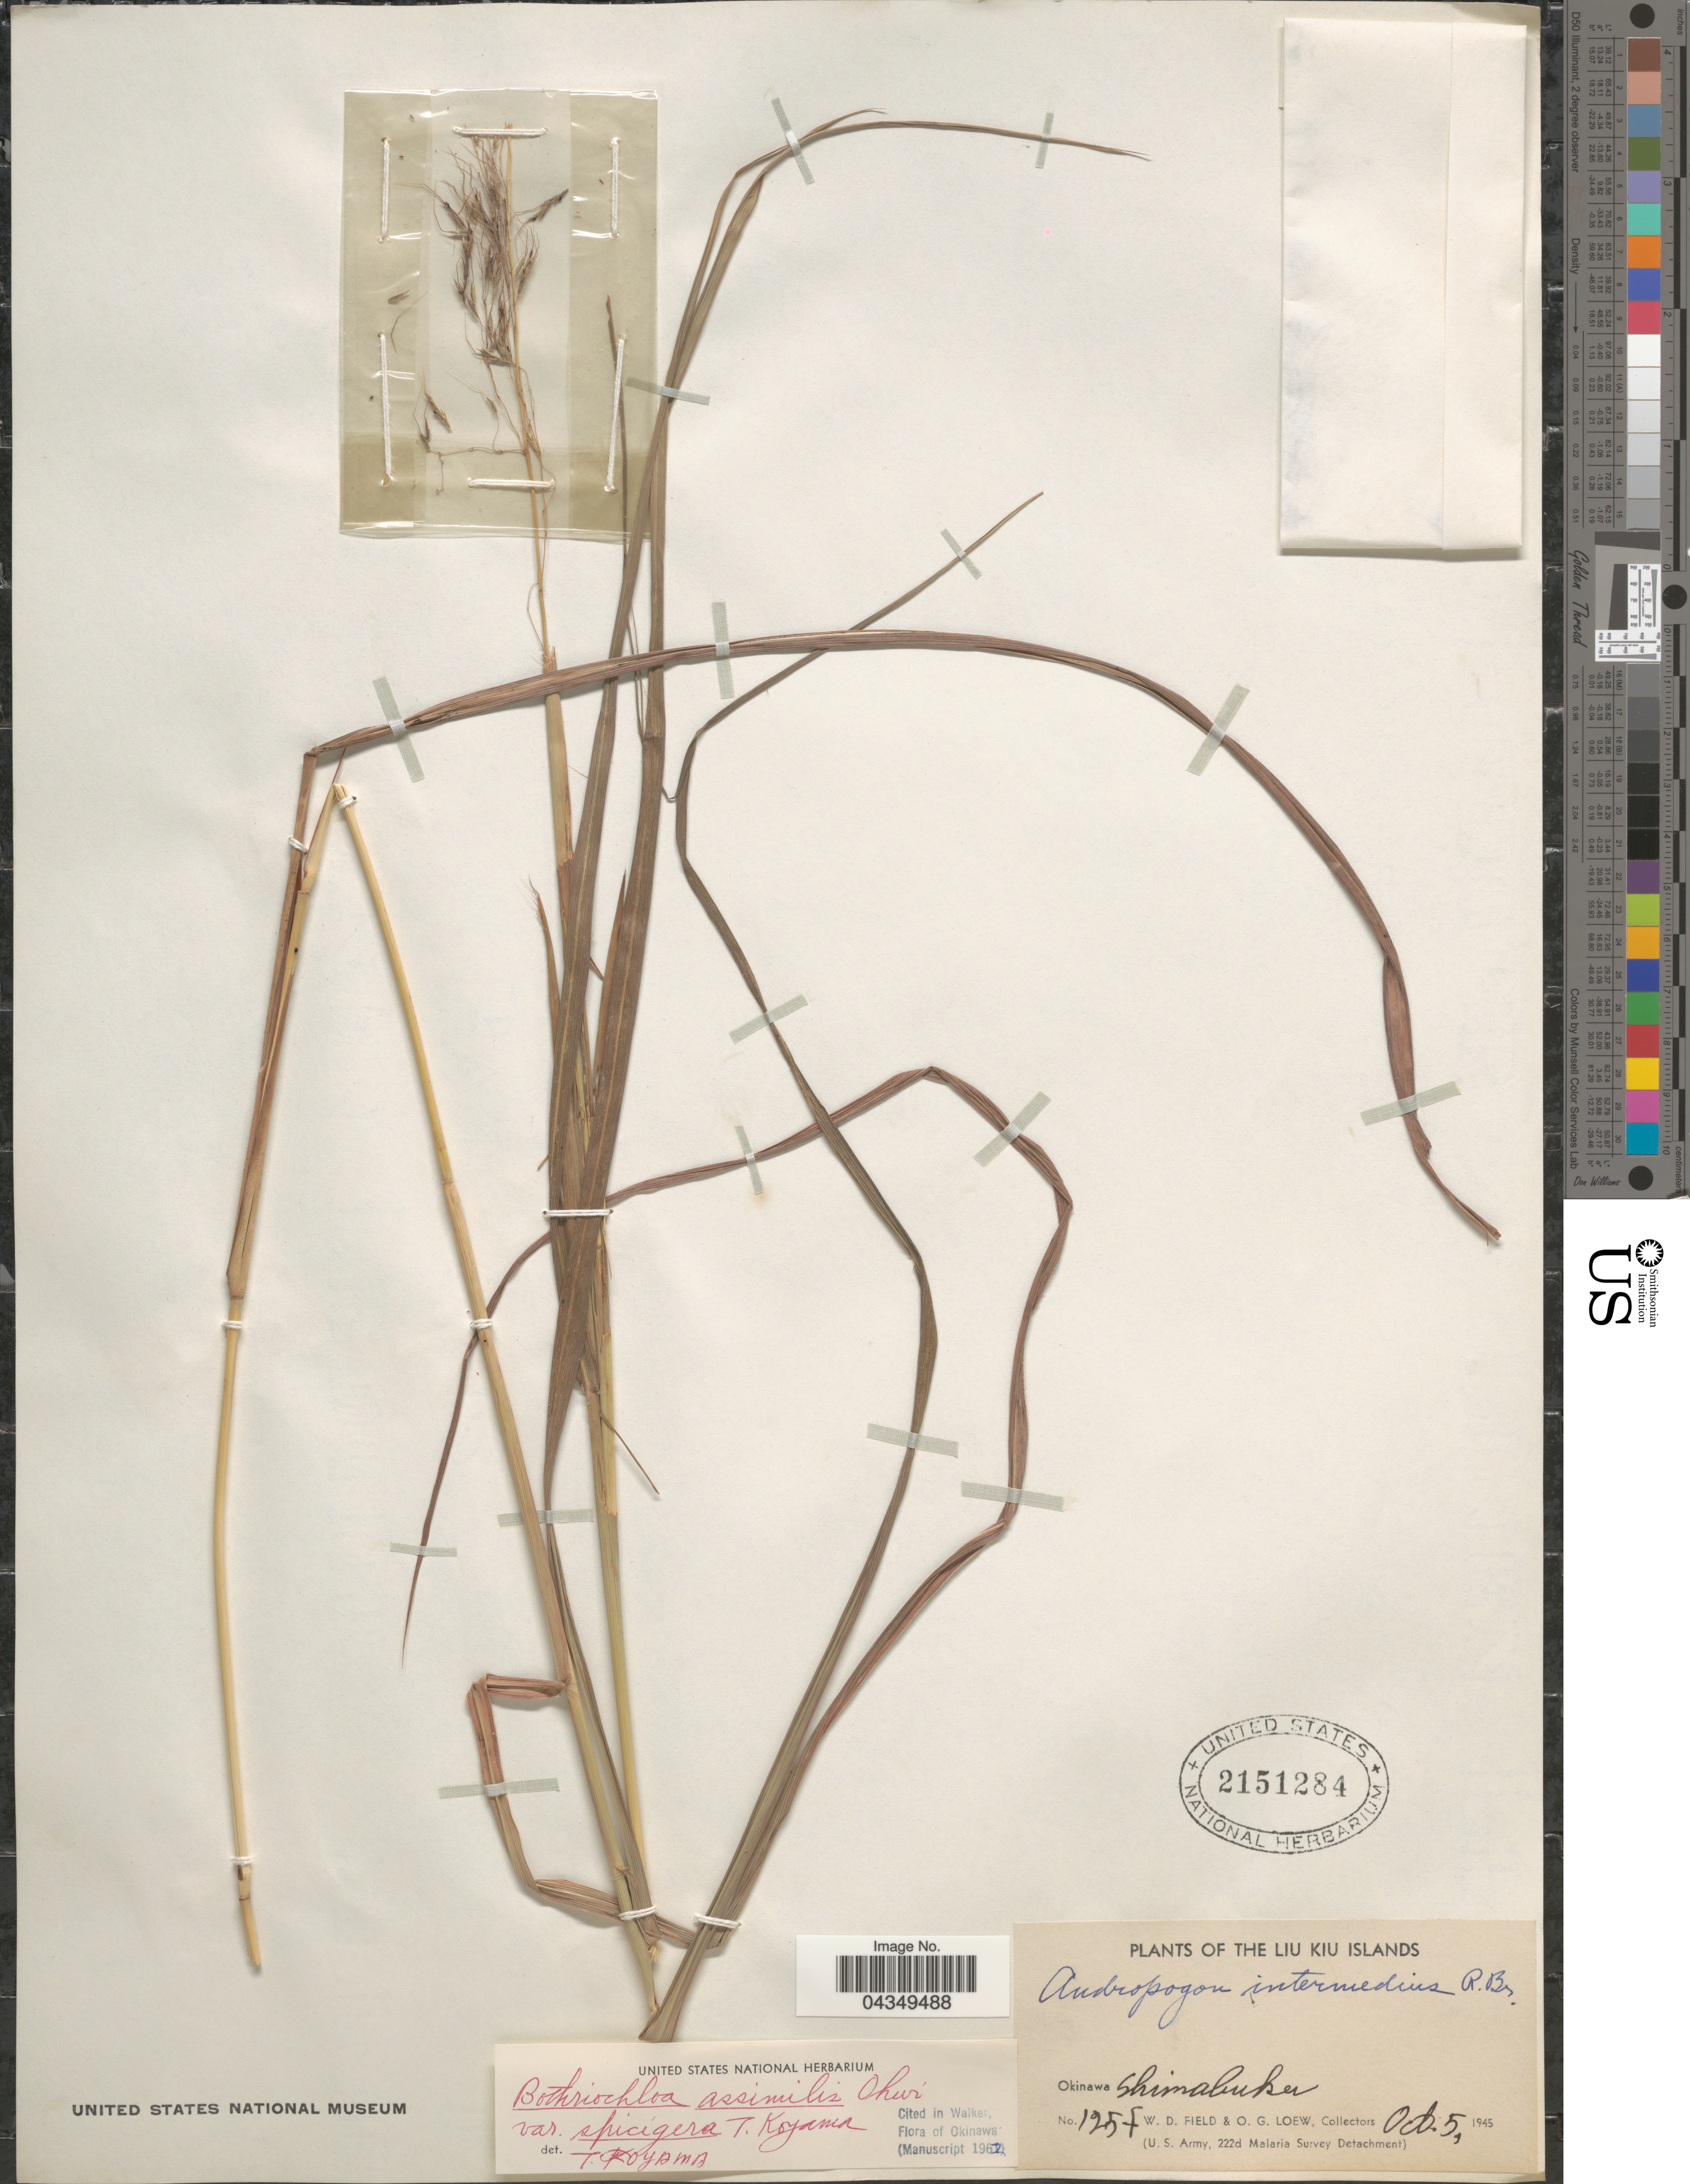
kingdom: Plantae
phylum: Tracheophyta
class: Liliopsida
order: Poales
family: Poaceae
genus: Capillipedium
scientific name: Capillipedium parviflorum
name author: (R. Br.) Stapf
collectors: W. D. Field & O. G. Loew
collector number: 1254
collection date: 1945-10-05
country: Japan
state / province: Okinawa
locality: The Liu Kiu Islands. Shimabuku. (U.S. Army, 222d Malaria Survey Detachment).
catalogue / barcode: US 2151284